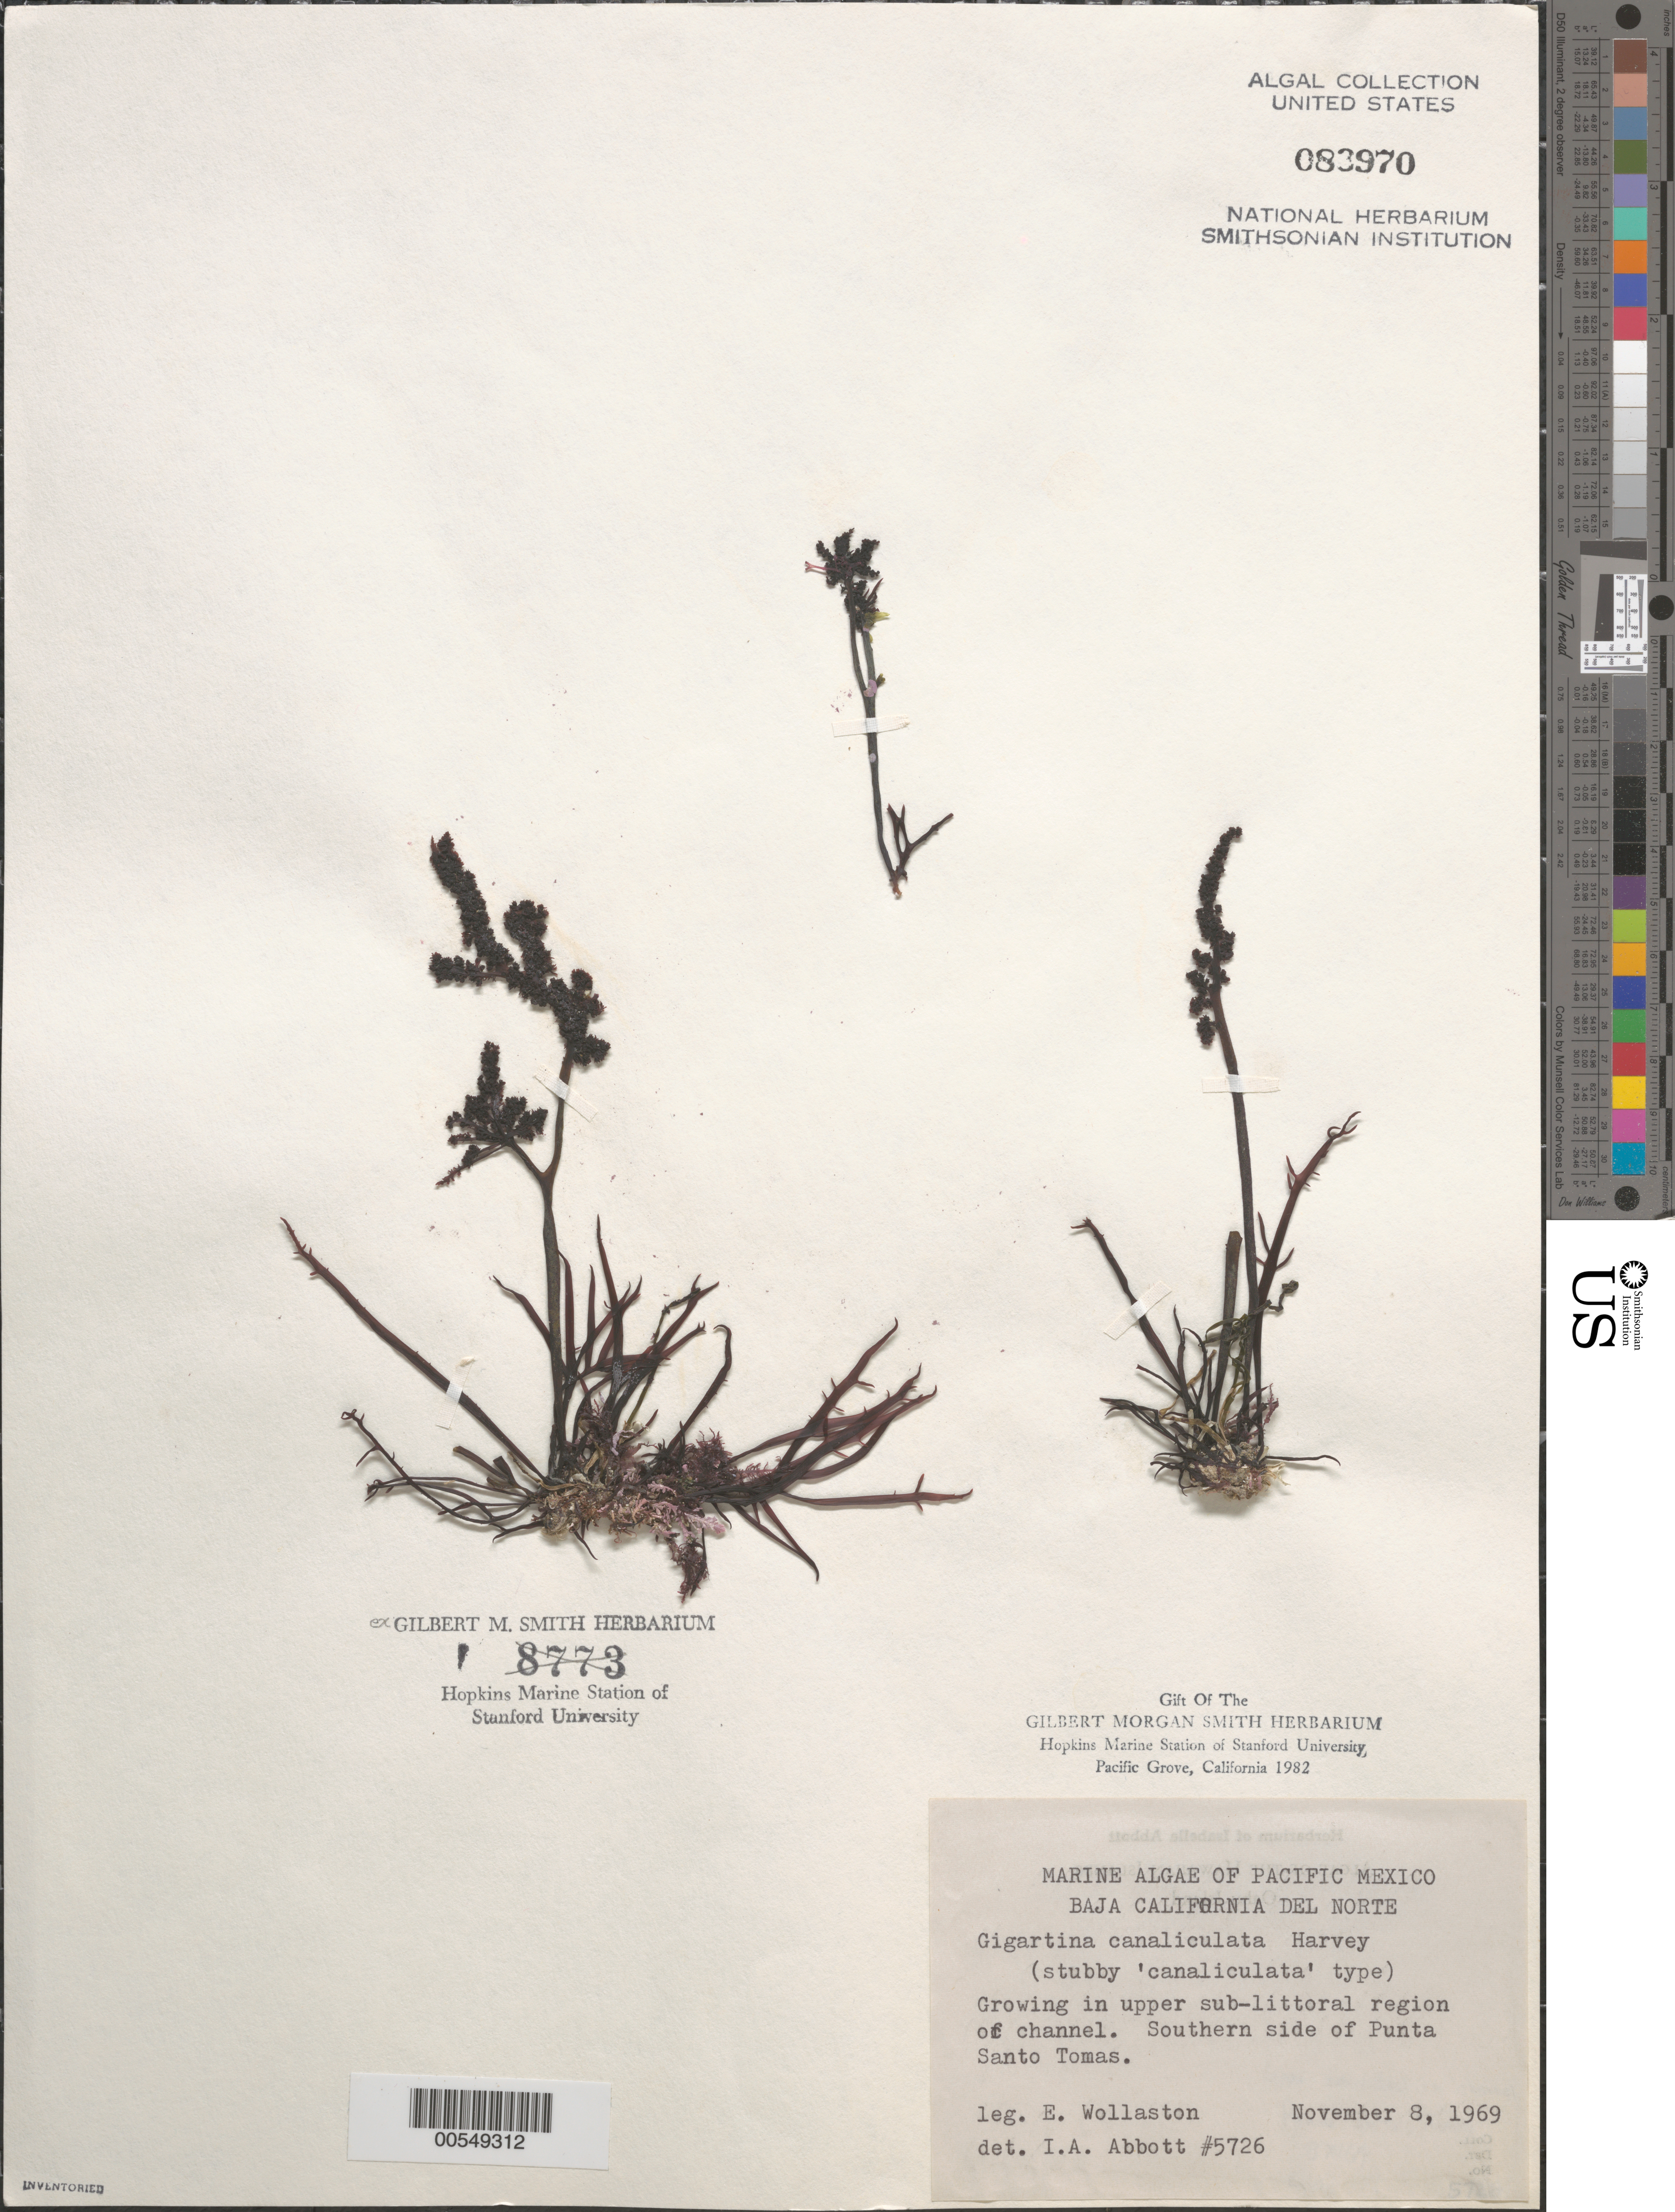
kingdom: Plantae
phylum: Rhodophyta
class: Florideophyceae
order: Gigartinales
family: Gigartinaceae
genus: Chondracanthus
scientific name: Chondracanthus canaliculatus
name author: (Harv.) Guiry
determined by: Algae name updating Project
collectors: E. Wollaston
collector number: IAA 5726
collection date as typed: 08 Nov 1969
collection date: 1969-11-08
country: Mexico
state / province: Baja California Norte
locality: Punta Santo Tomas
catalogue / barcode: US 83970